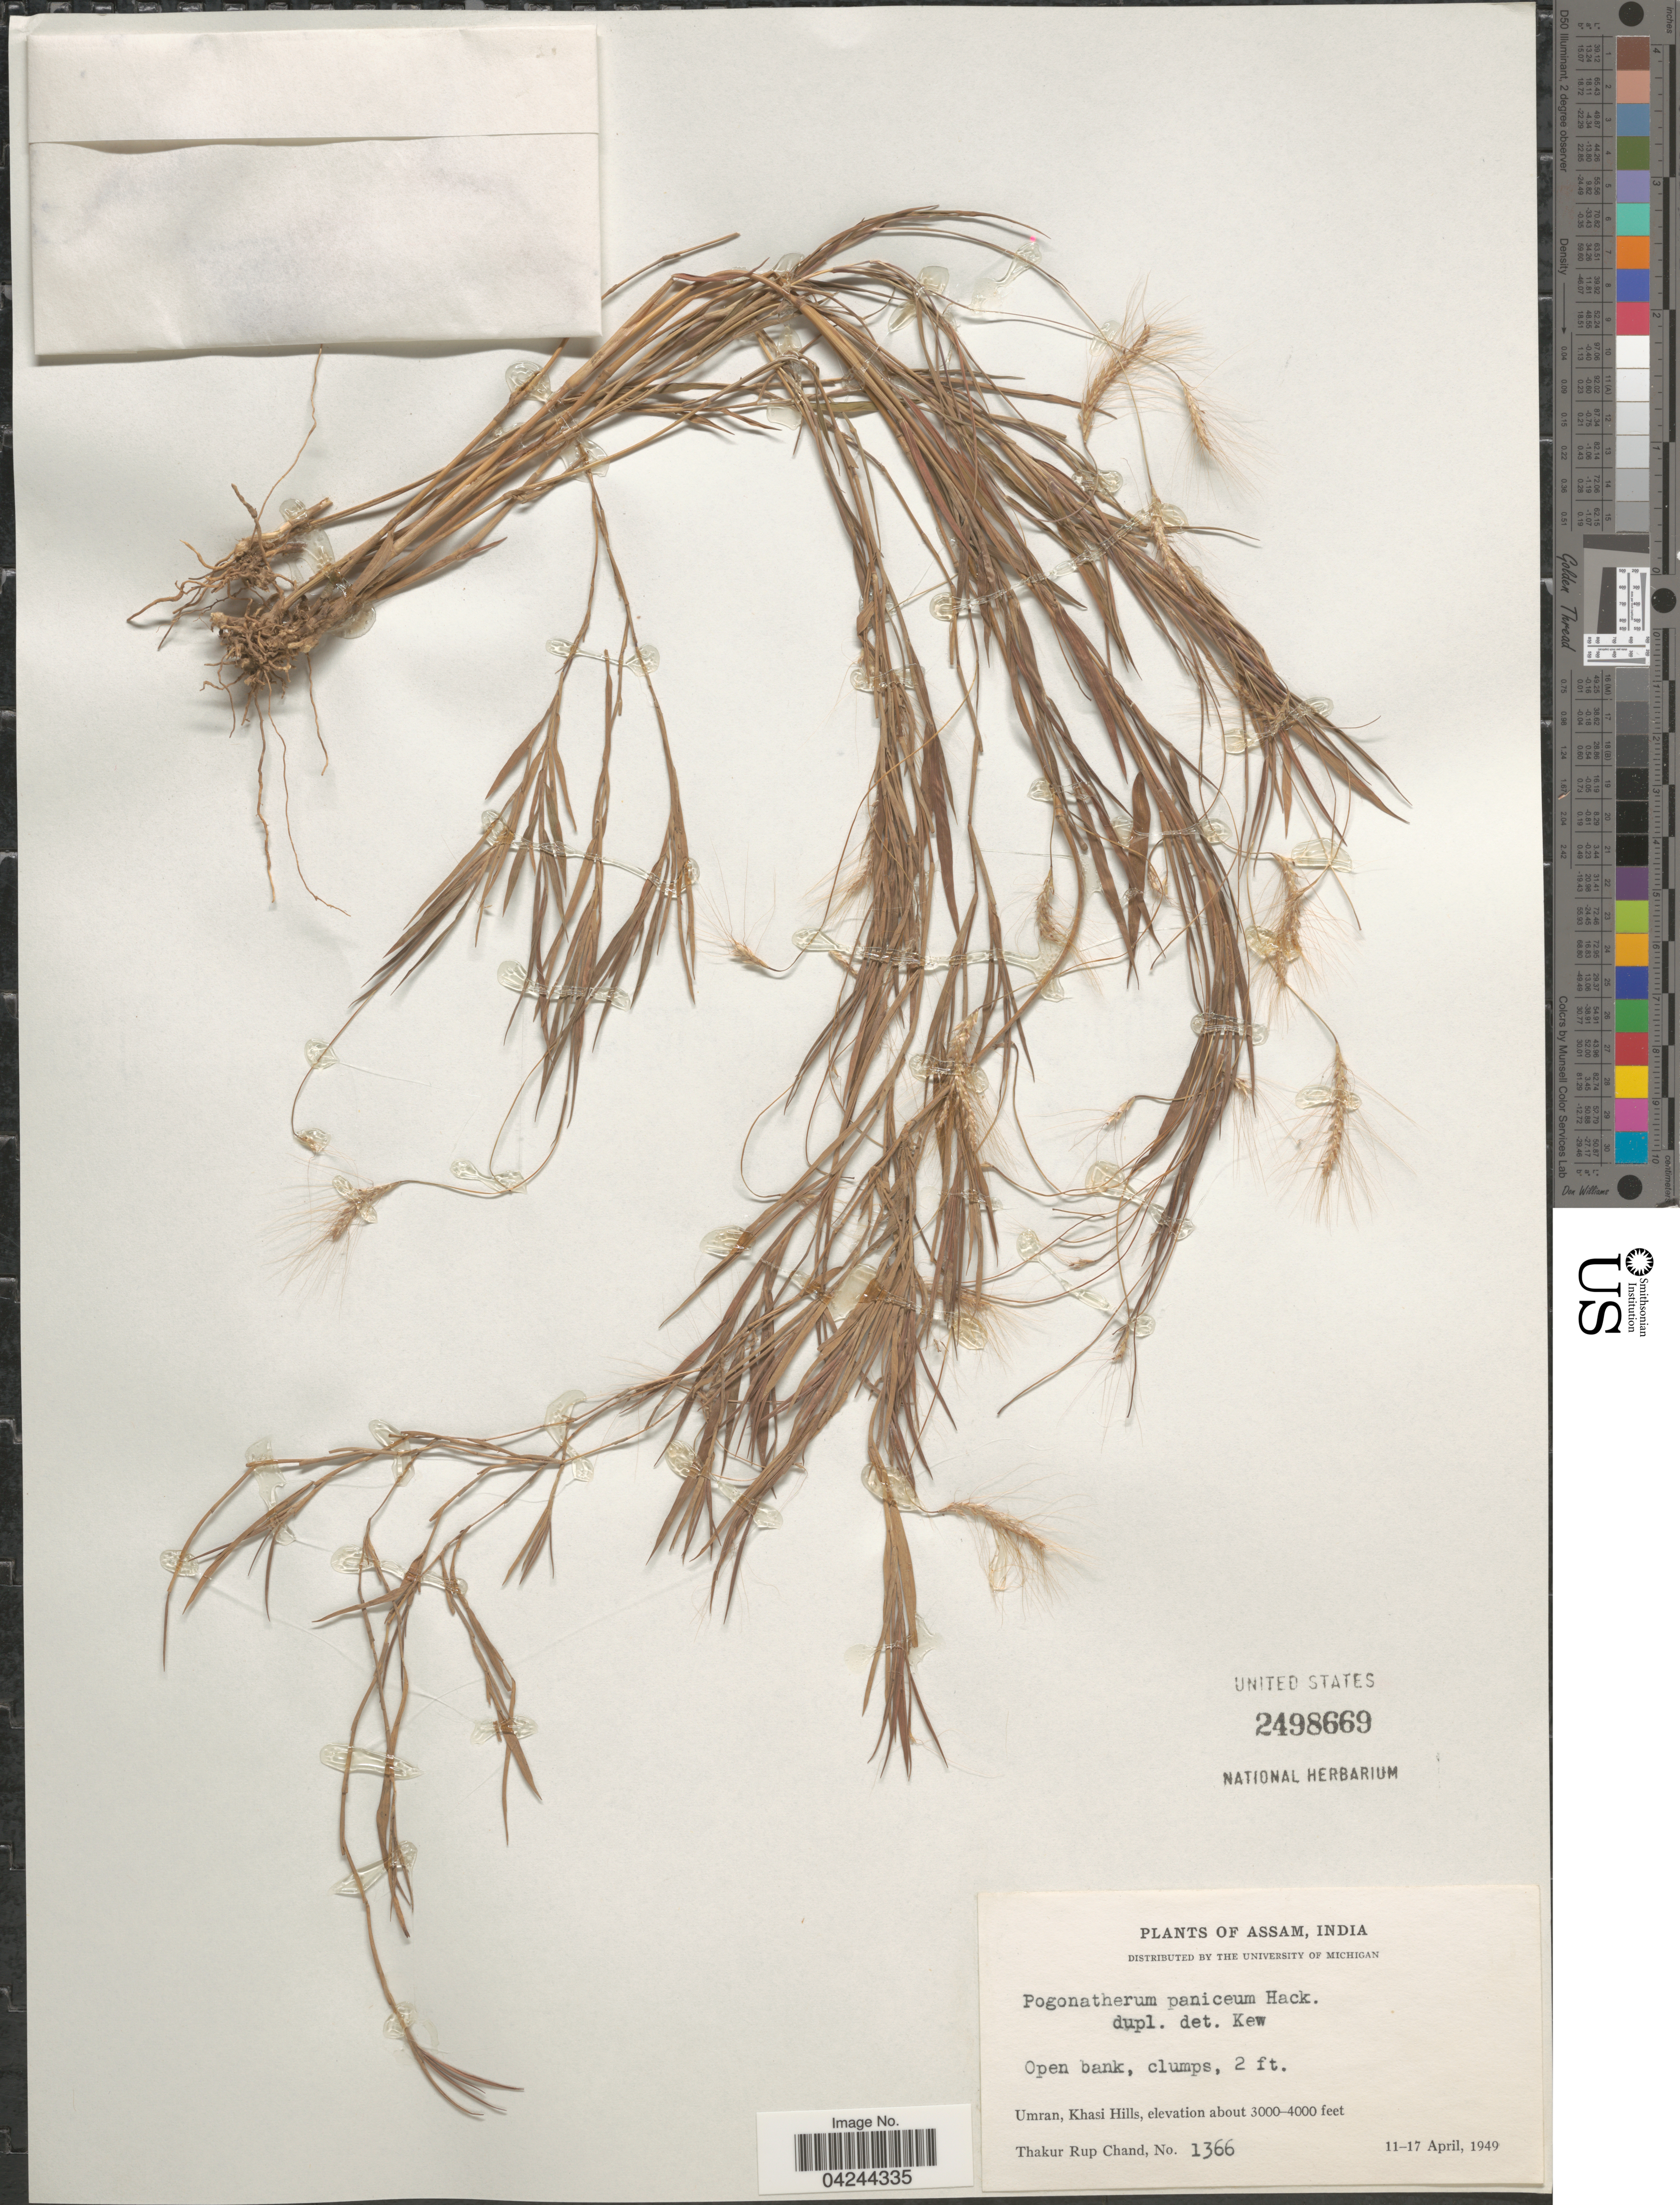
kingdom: Plantae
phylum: Tracheophyta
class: Liliopsida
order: Poales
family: Poaceae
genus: Pogonatherum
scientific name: Pogonatherum crinitum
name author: (Thunb.) Kunth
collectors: T. R. Chand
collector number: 1366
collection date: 1949-04-11/1949-04-17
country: India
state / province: Meghalaya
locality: Umran, Khasi Hills.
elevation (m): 914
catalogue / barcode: US 2498669